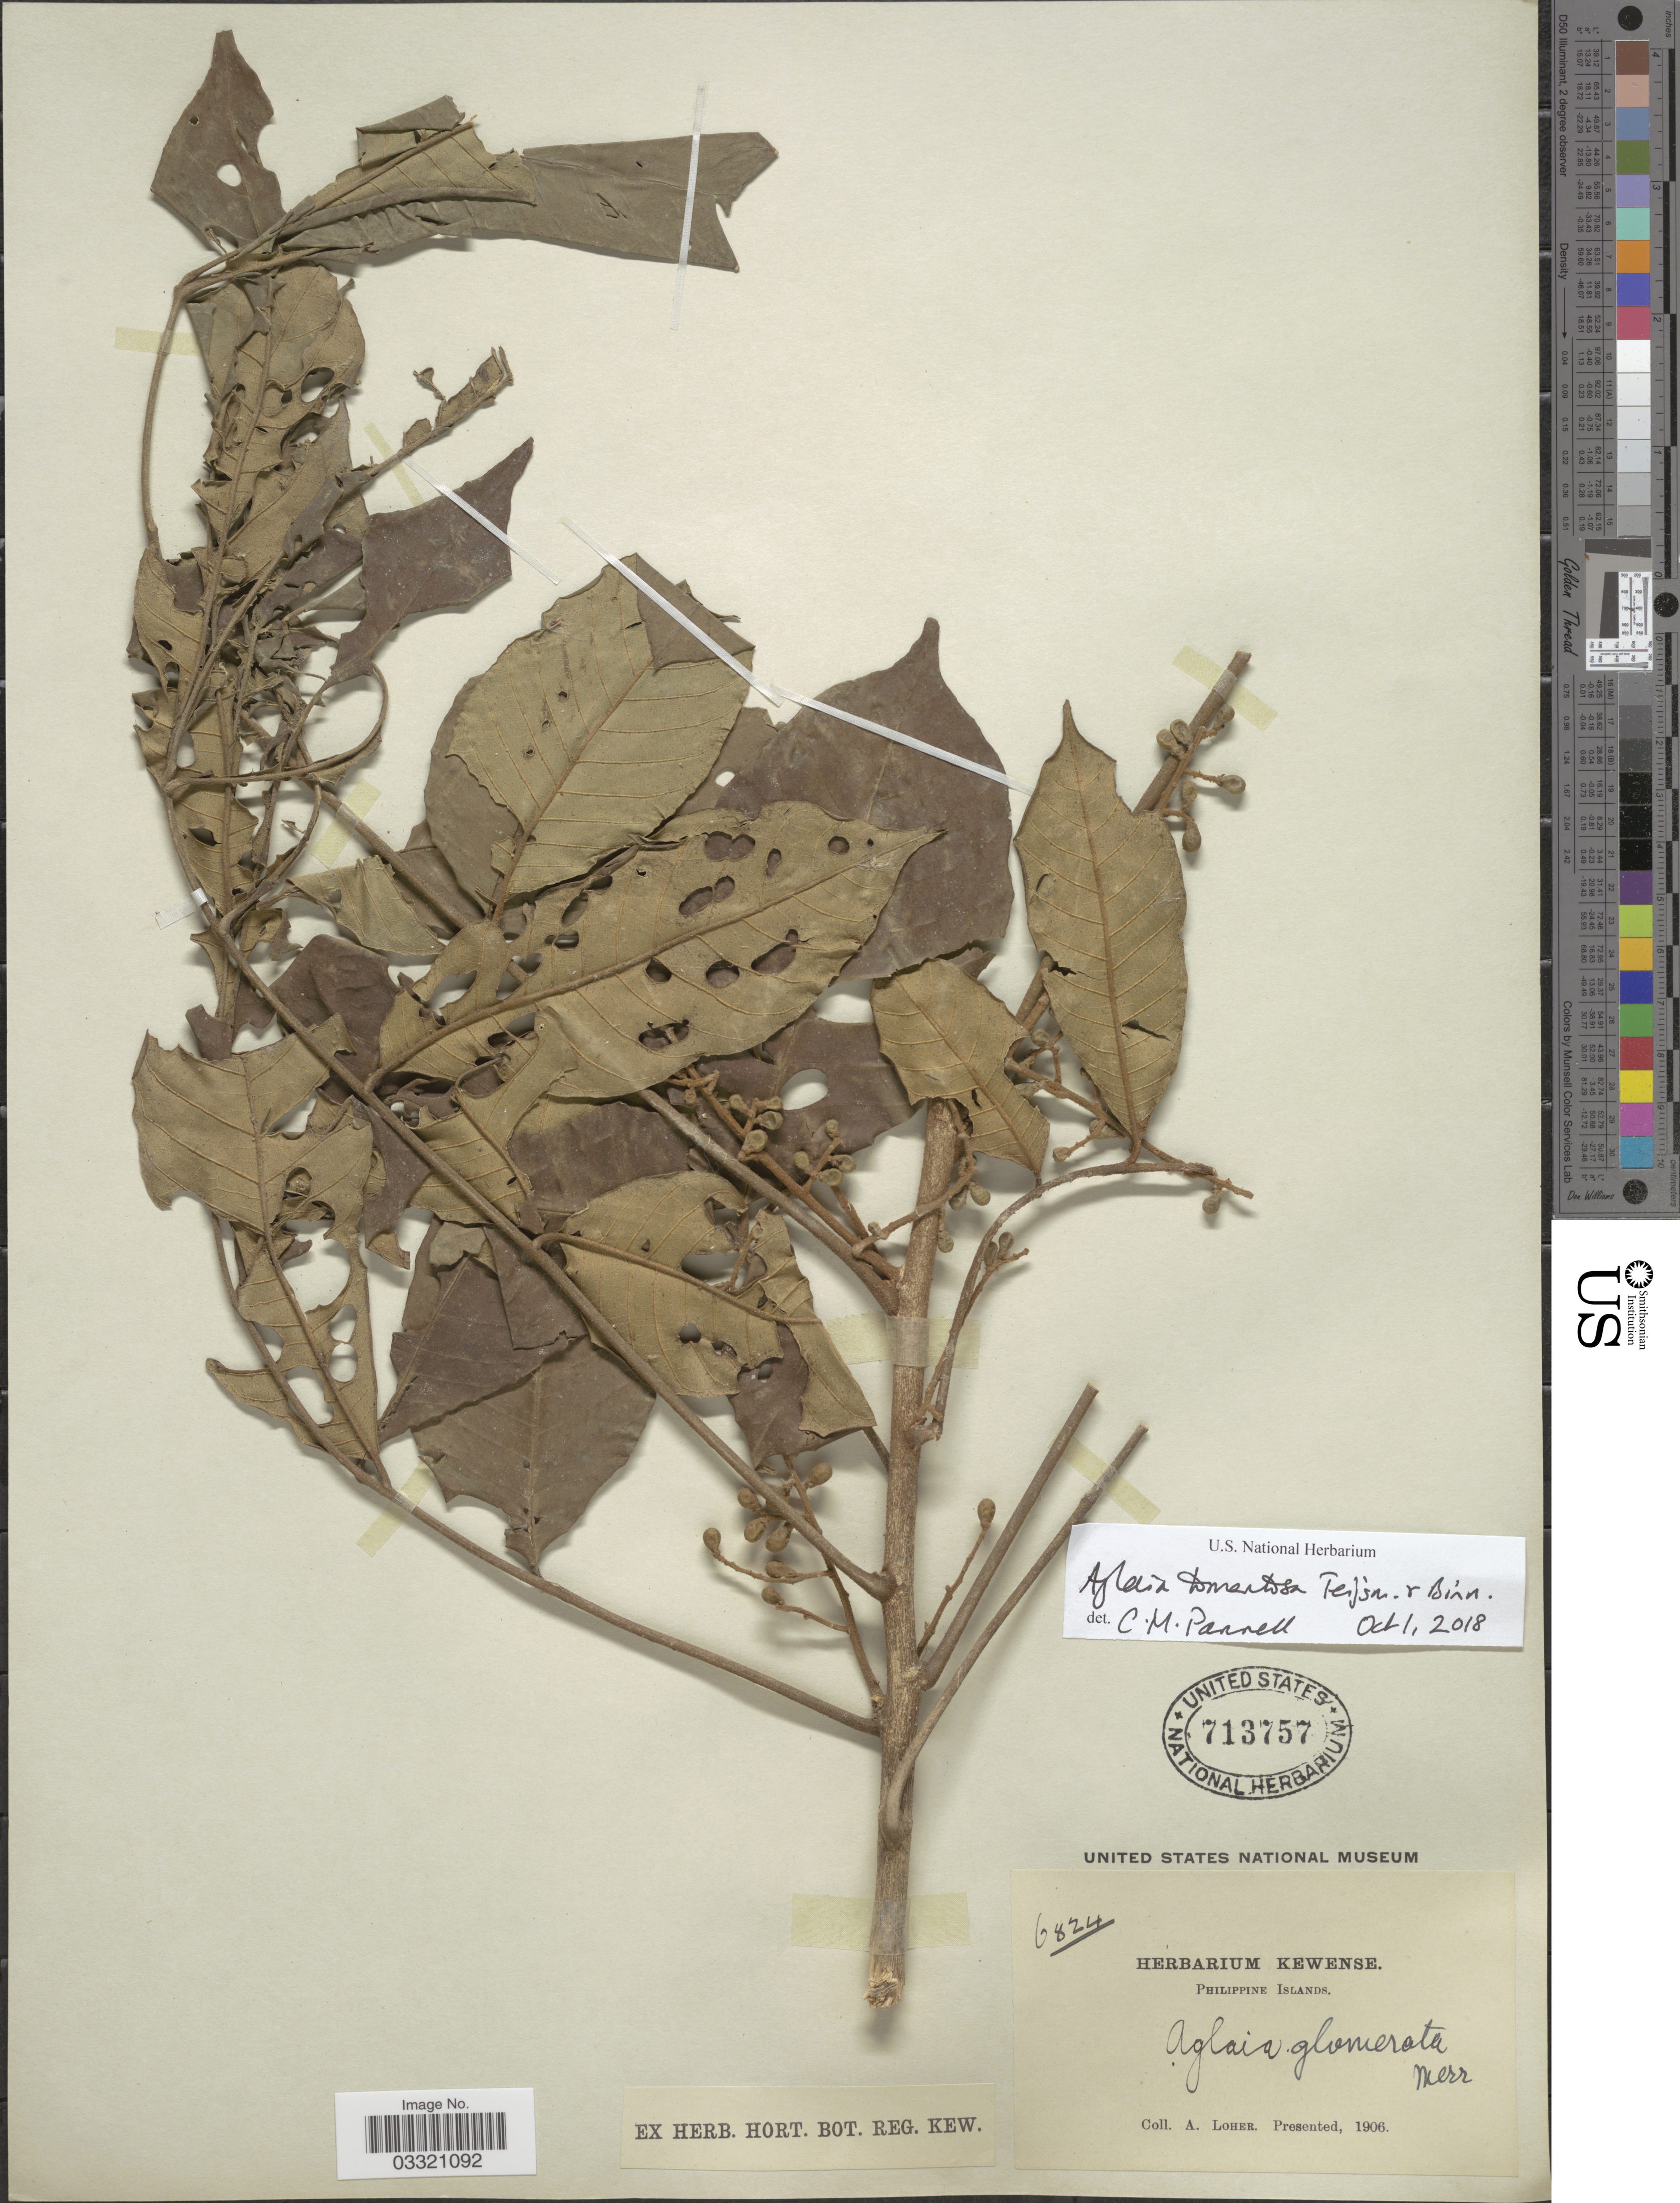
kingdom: Plantae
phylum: Tracheophyta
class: Magnoliopsida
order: Sapindales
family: Meliaceae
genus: Aglaia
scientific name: Aglaia tomentosa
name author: Teijsm. & Binn.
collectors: A. Loher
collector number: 6824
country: Philippines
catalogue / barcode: US 713757